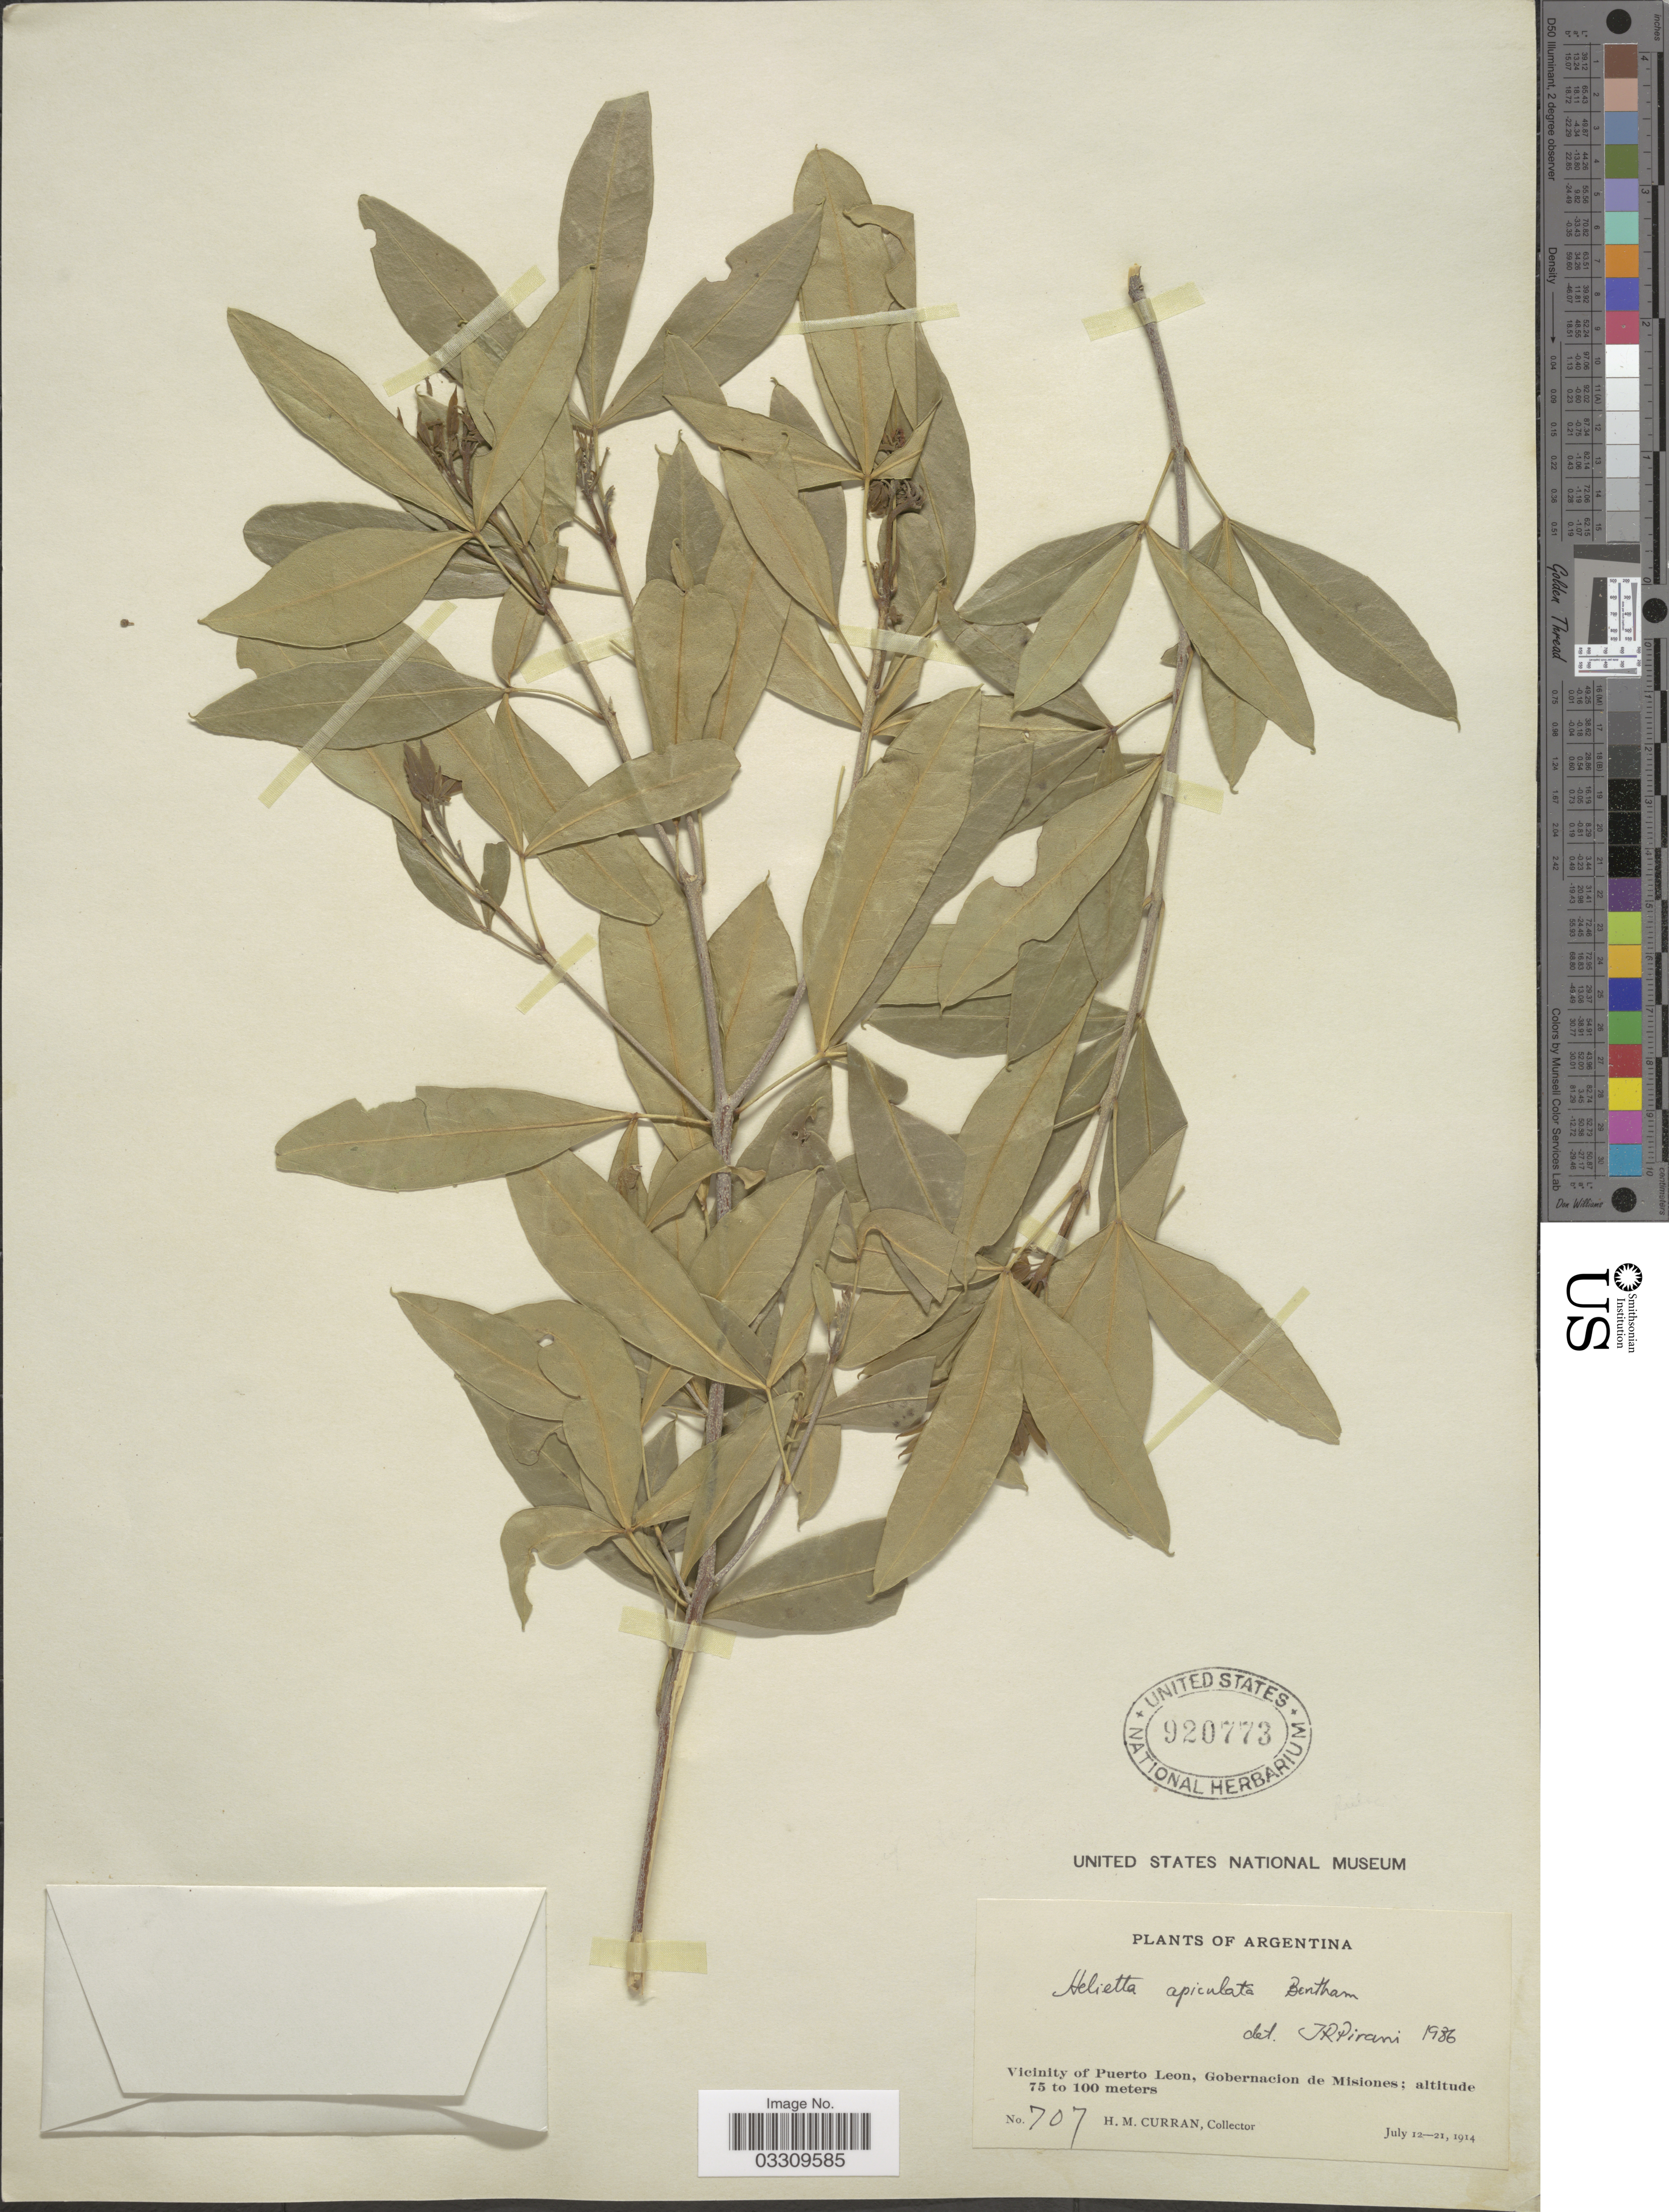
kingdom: Plantae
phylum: Tracheophyta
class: Liliopsida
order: Zingiberales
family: Zingiberaceae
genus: Amomum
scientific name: Amomum dealbatum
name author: Roxb.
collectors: H. M. Curran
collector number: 707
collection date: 1914-07-12/1914-07-21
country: Argentina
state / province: Misiones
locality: Vicinity of Puerto Leon, Gobernacion de Misiones.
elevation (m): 75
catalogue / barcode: US 920773